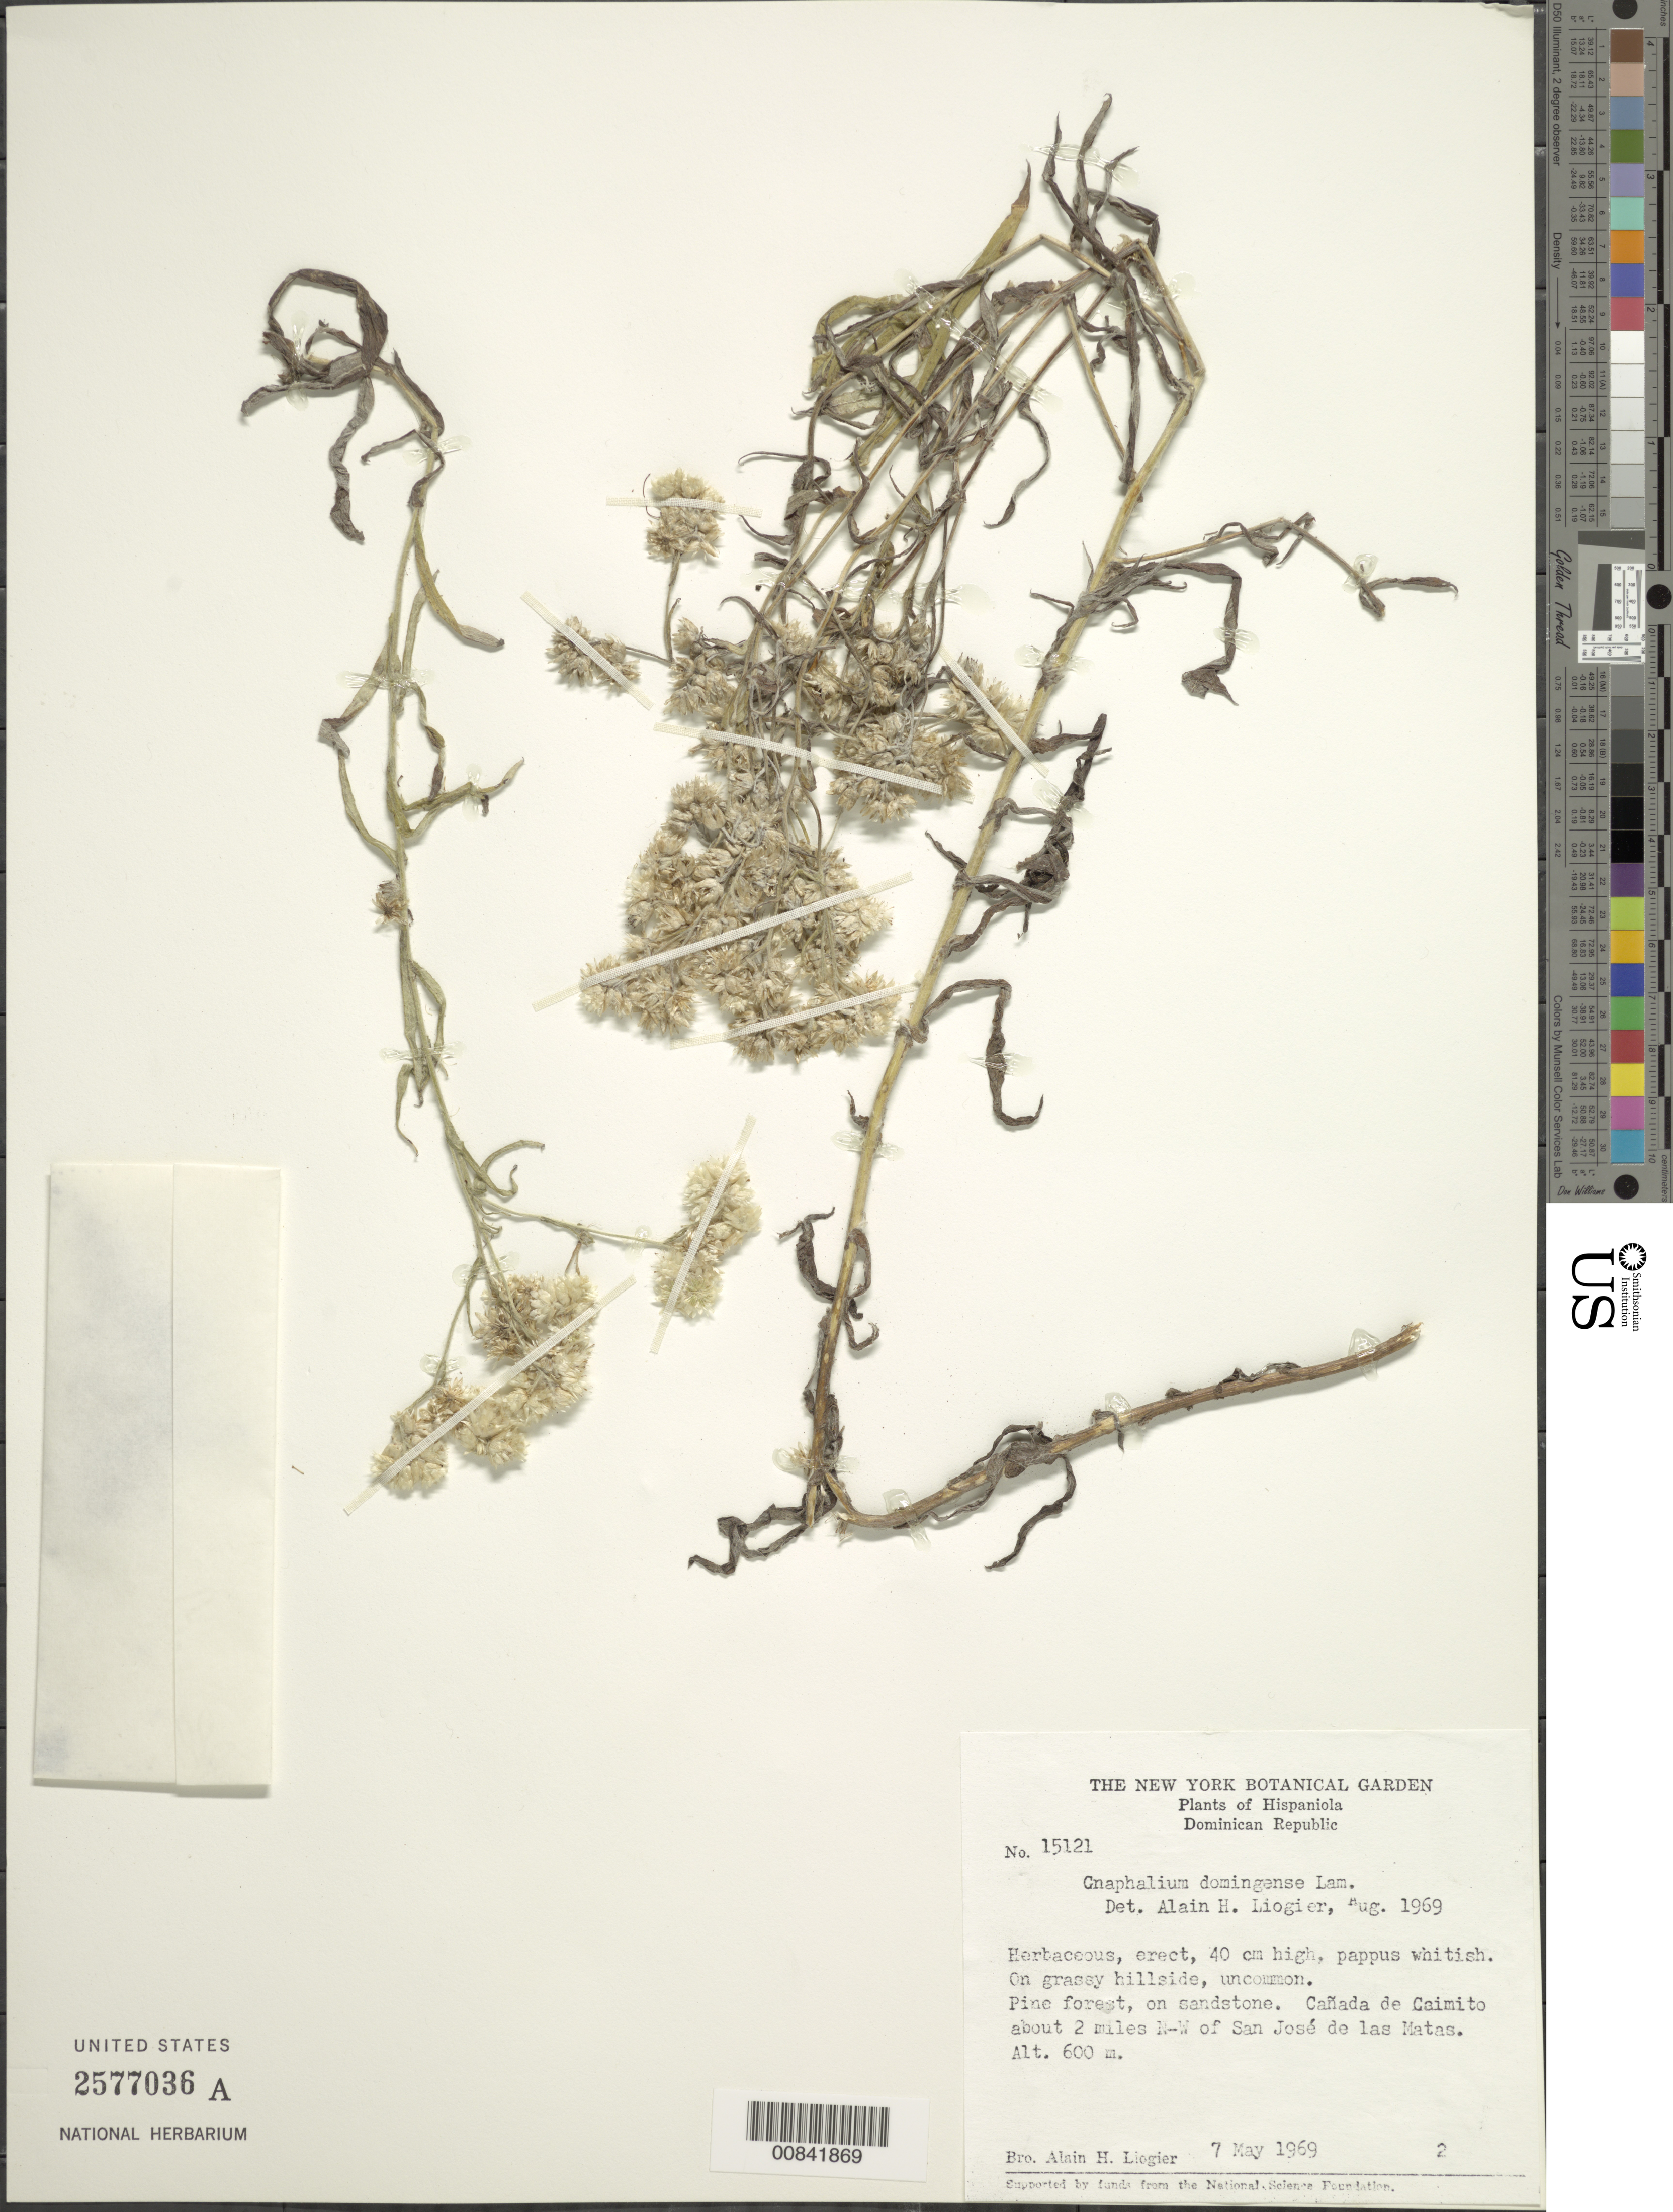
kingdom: Plantae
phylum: Tracheophyta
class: Magnoliopsida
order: Asterales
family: Asteraceae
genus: Pseudognaphalium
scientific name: Pseudognaphalium scythiphyllum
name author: G.L. Nesom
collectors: A. H. Liogier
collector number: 15121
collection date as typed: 07 May 1969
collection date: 1969-05-07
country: Dominican Republic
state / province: Santiago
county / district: San José de las Matas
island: Hispaniola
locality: Cañada de Caimito, about 2 miles NW of San José de las Matas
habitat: On grassy hillside on sandstone in pine forest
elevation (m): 600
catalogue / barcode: US 2577036